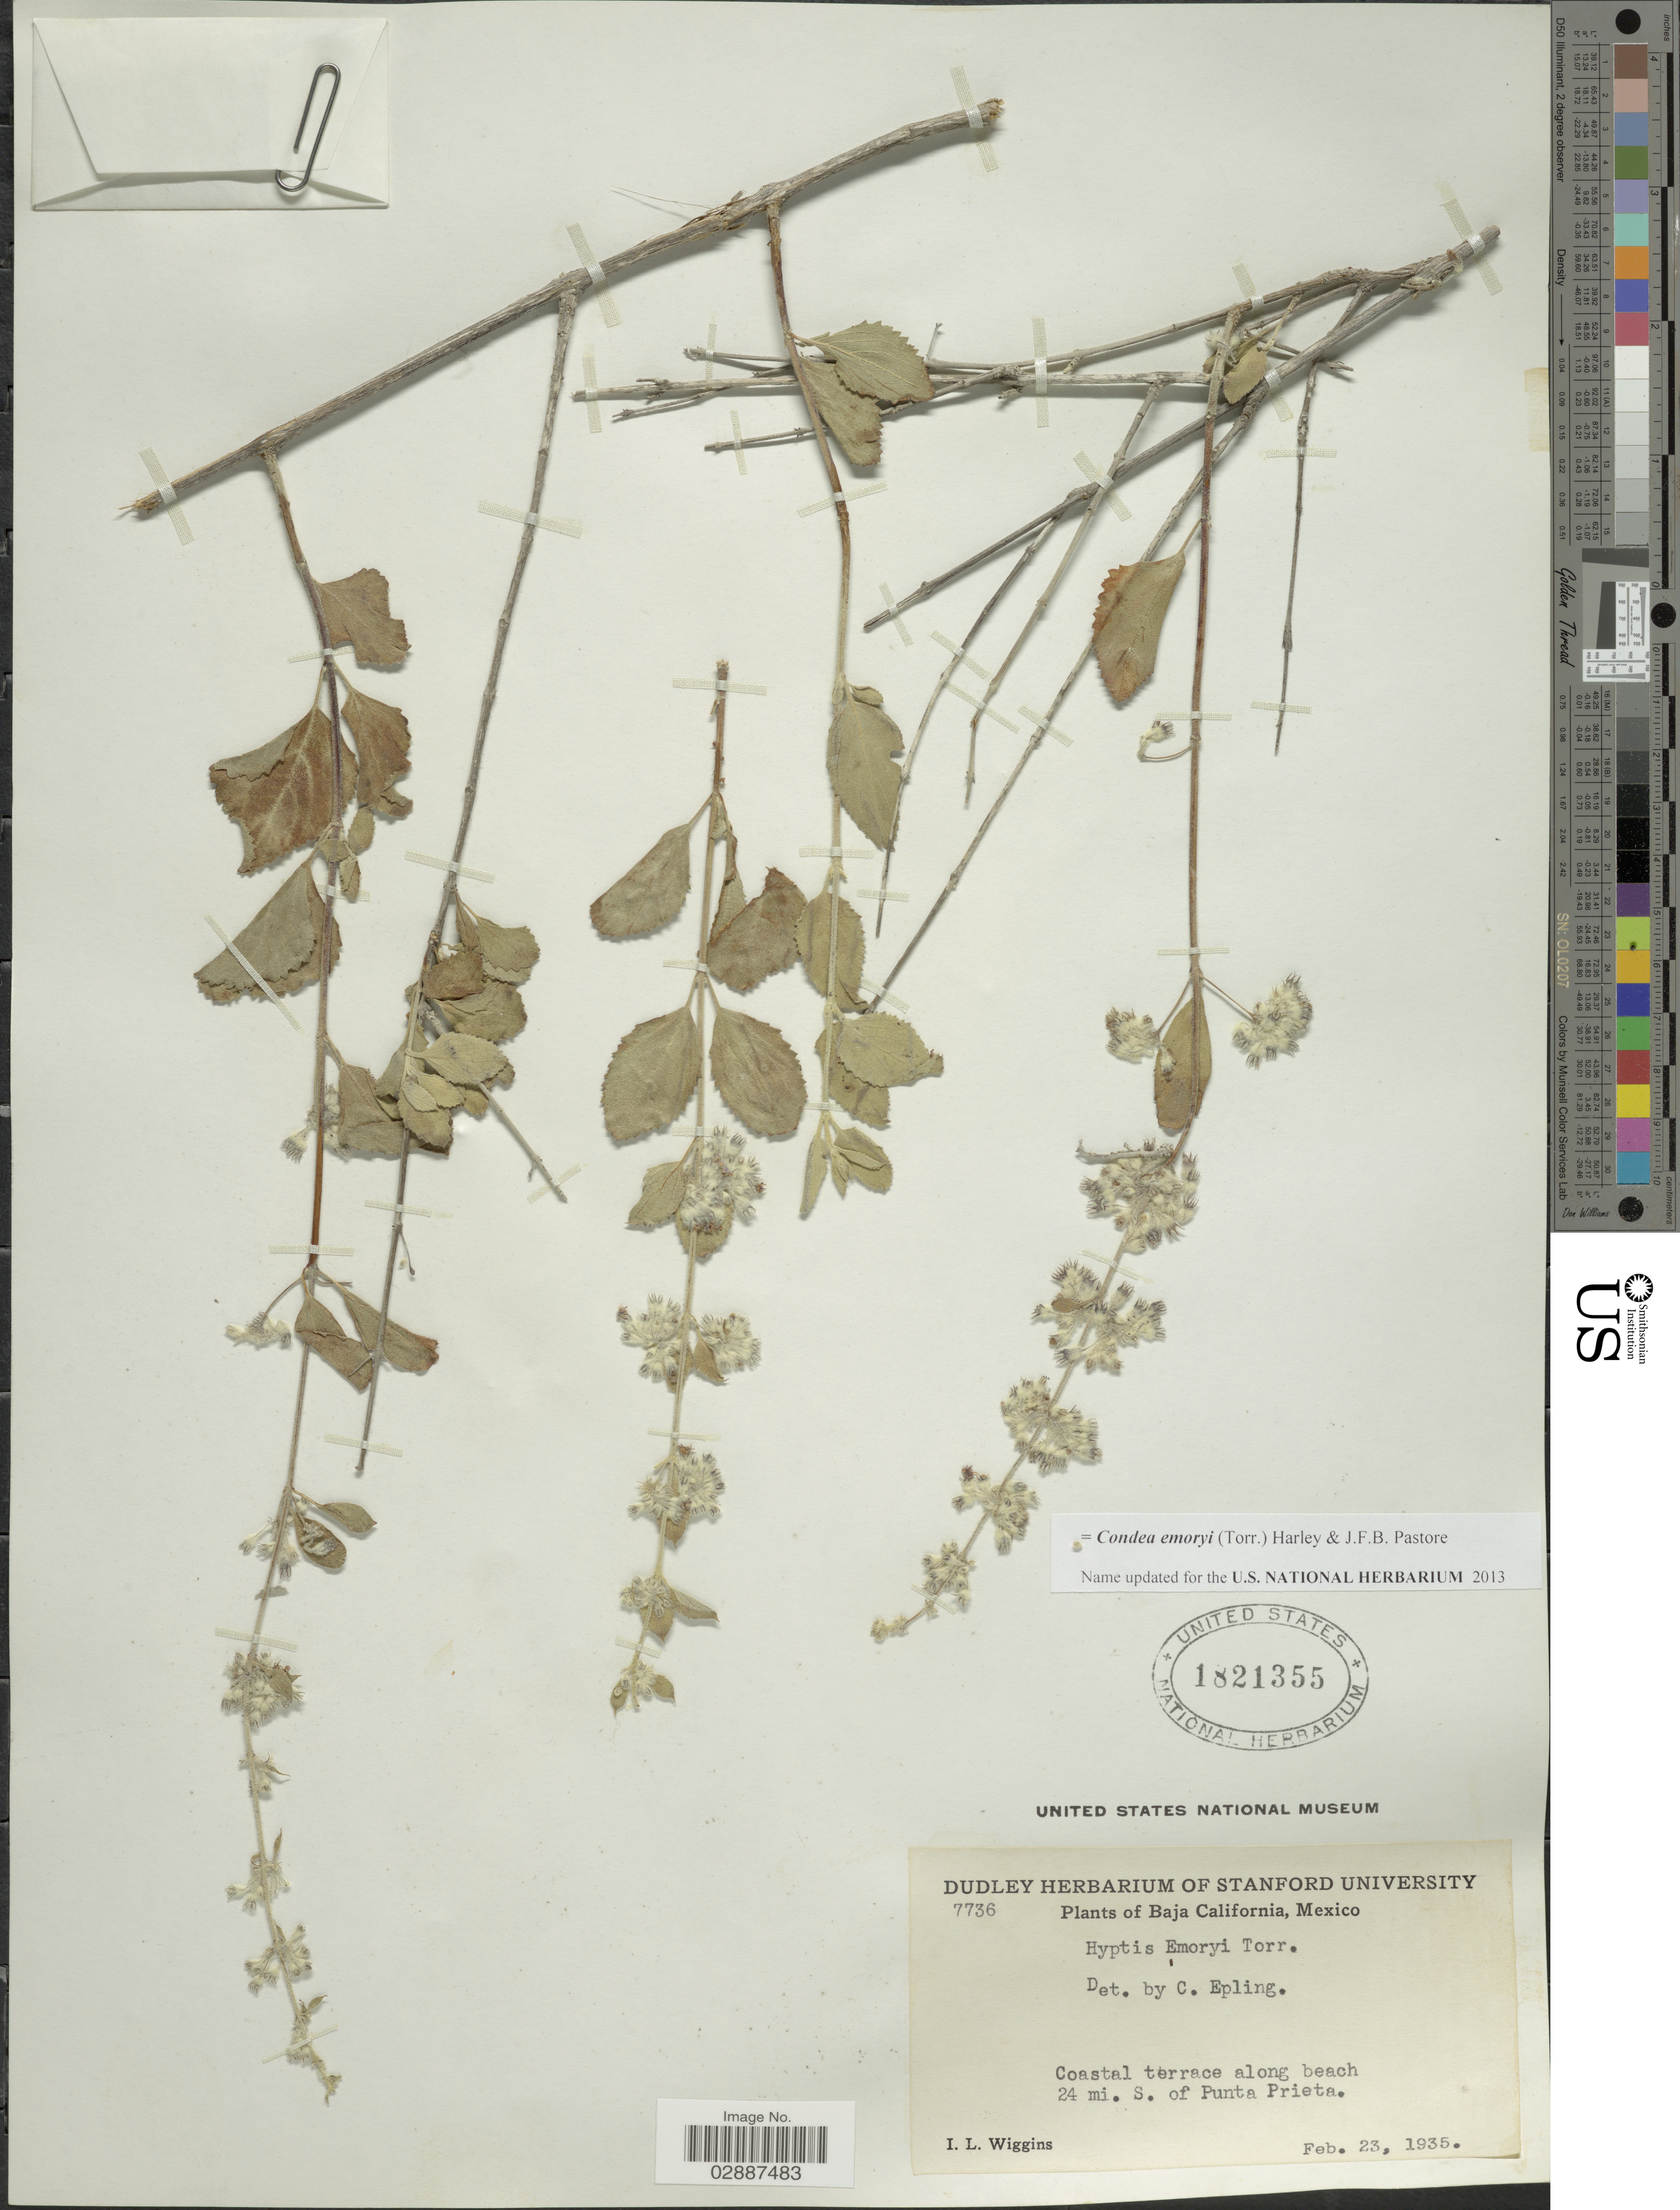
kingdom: Plantae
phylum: Tracheophyta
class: Magnoliopsida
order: Lamiales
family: Lamiaceae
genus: Condea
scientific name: Condea emoryi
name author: (Torr.) Harley & J.F.B. Pastore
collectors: I. L. Wiggins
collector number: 7736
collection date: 1935-02-23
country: Mexico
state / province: Baja California Norte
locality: Coastal terrace along beach 24 mi. S. of Punta Prieta.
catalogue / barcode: US 1821355